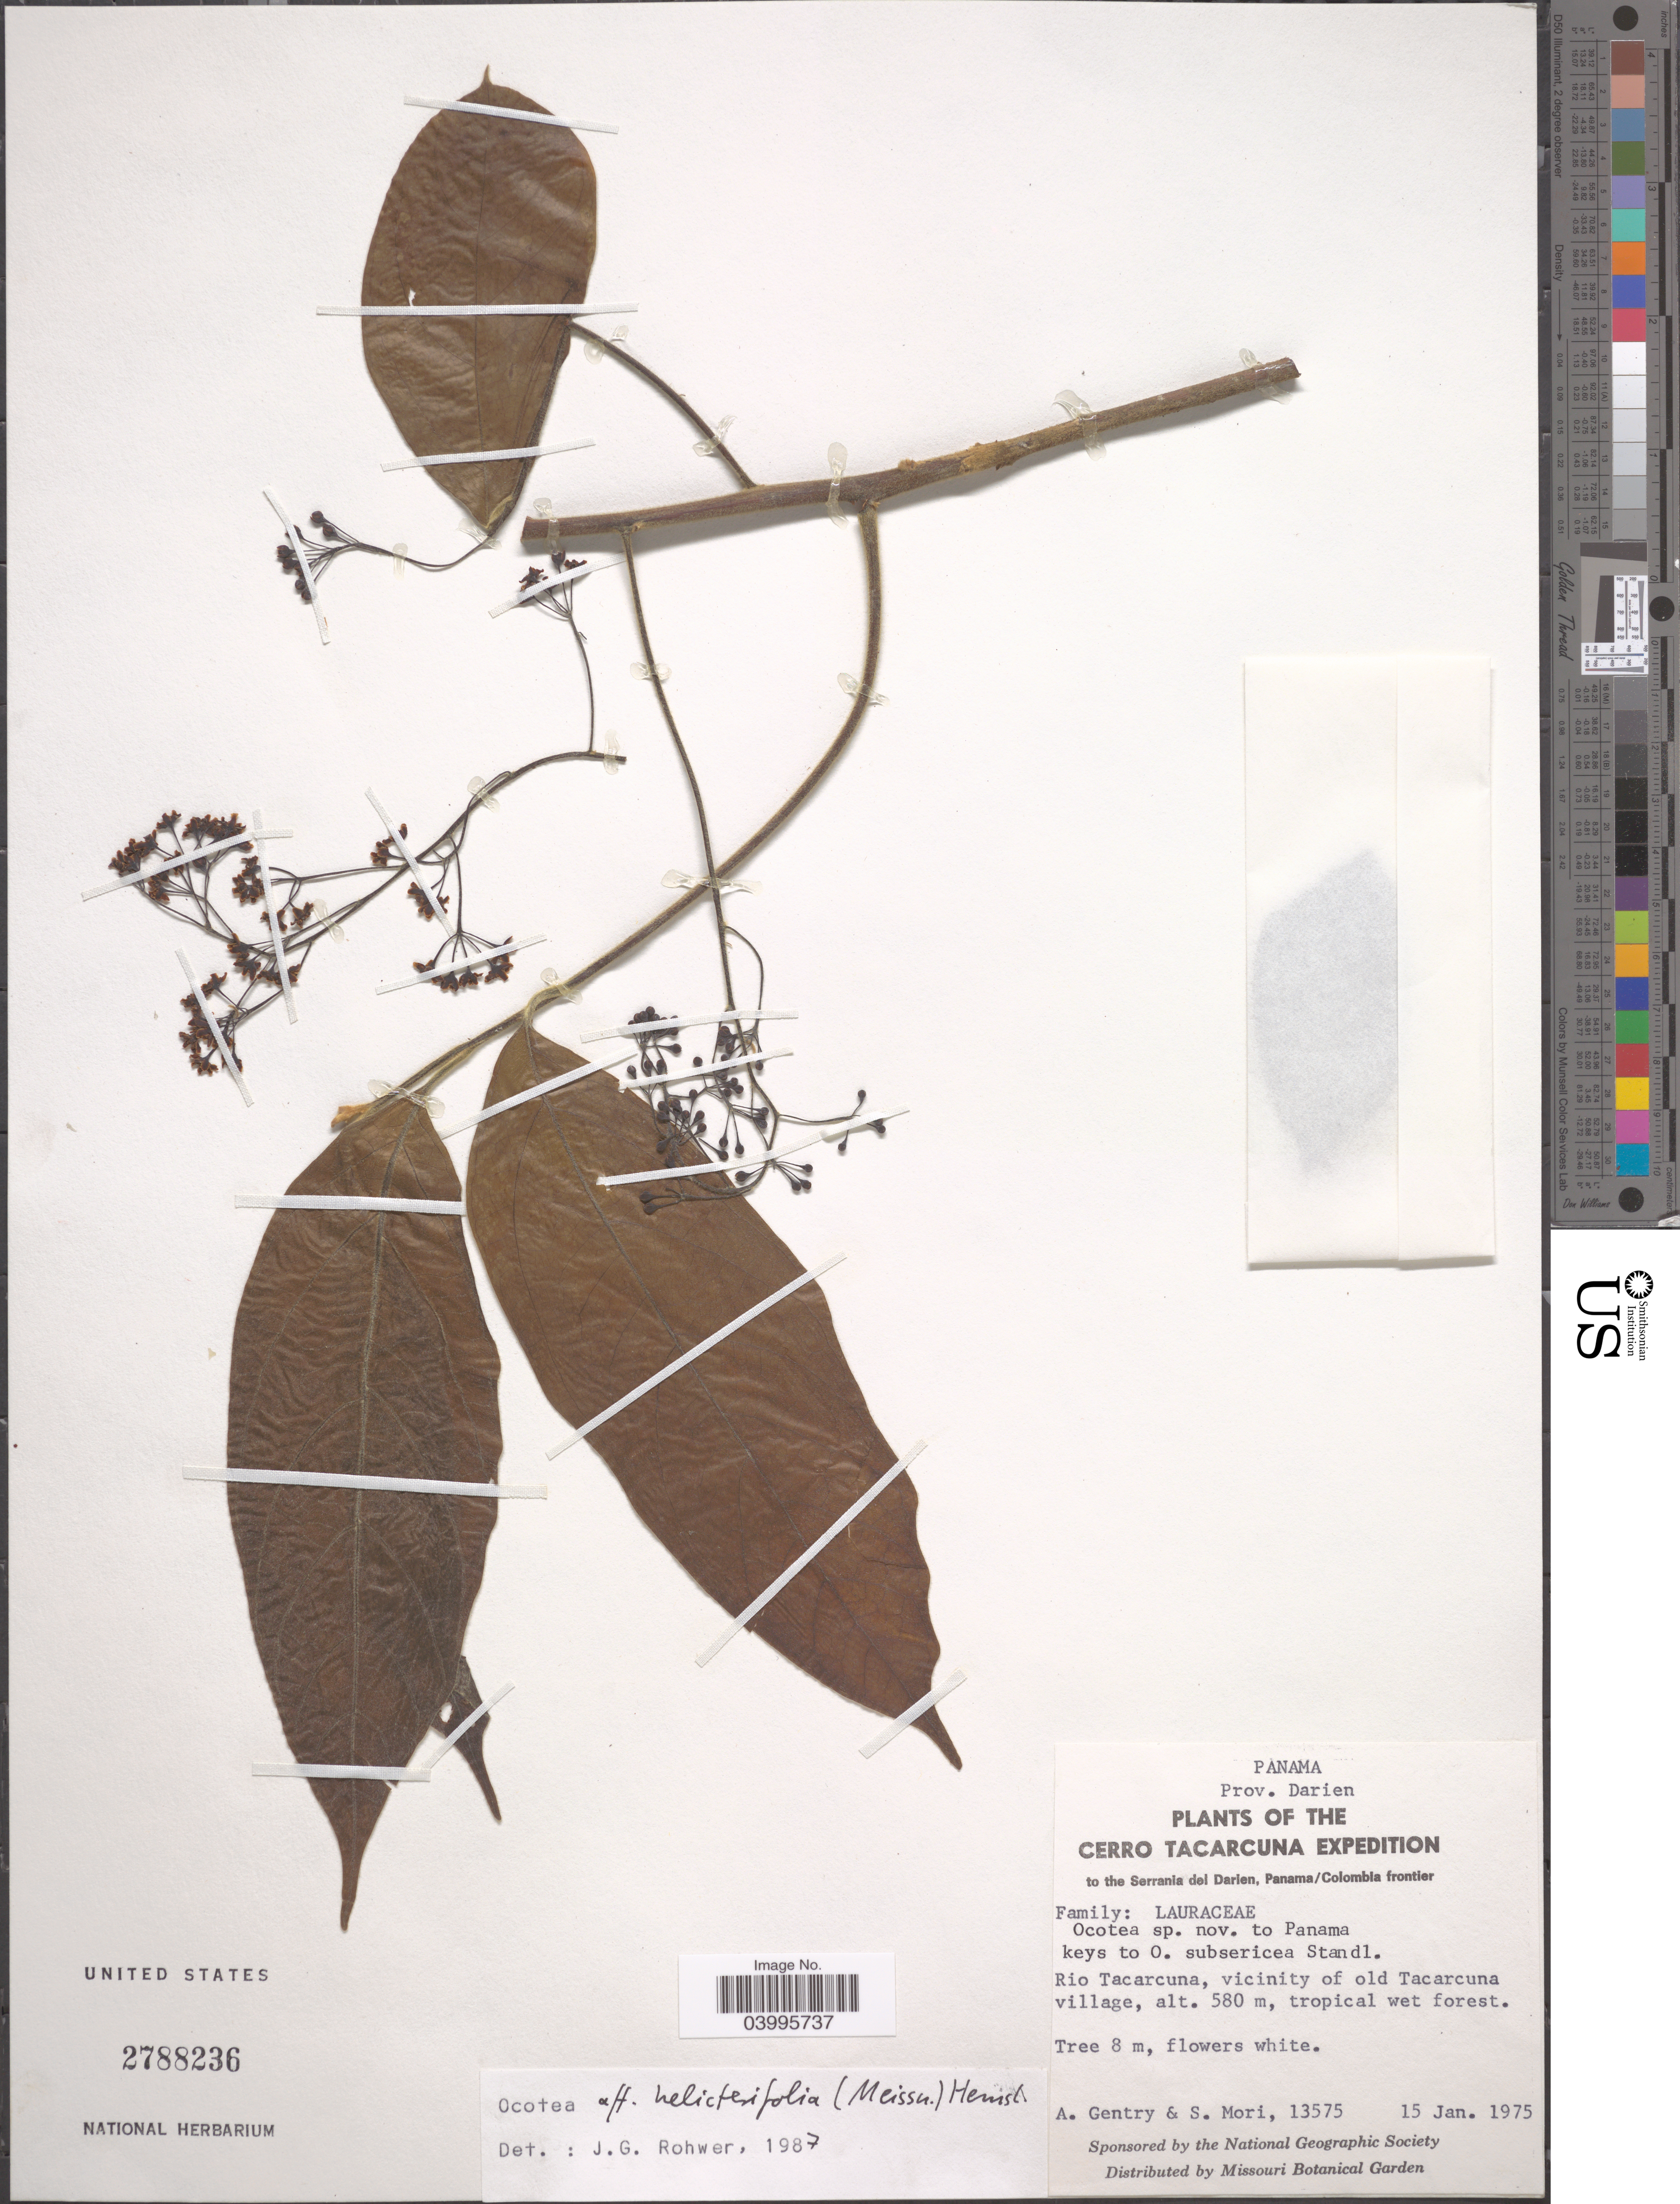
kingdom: Plantae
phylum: Tracheophyta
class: Magnoliopsida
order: Laurales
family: Lauraceae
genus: Ocotea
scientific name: Ocotea helicterifolia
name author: (Meisn.) Hemsl.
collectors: A. H. Gentry & S. Mori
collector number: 13575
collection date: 1975-01-15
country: Panama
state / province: Darien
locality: Cerro Tacarcuna. The Serrania del Darien, Panama/Colombia frontier. Rio Tacarcuna, vicinity of old Tacarcuna village, tropical wet forest.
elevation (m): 580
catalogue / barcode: US 2788236